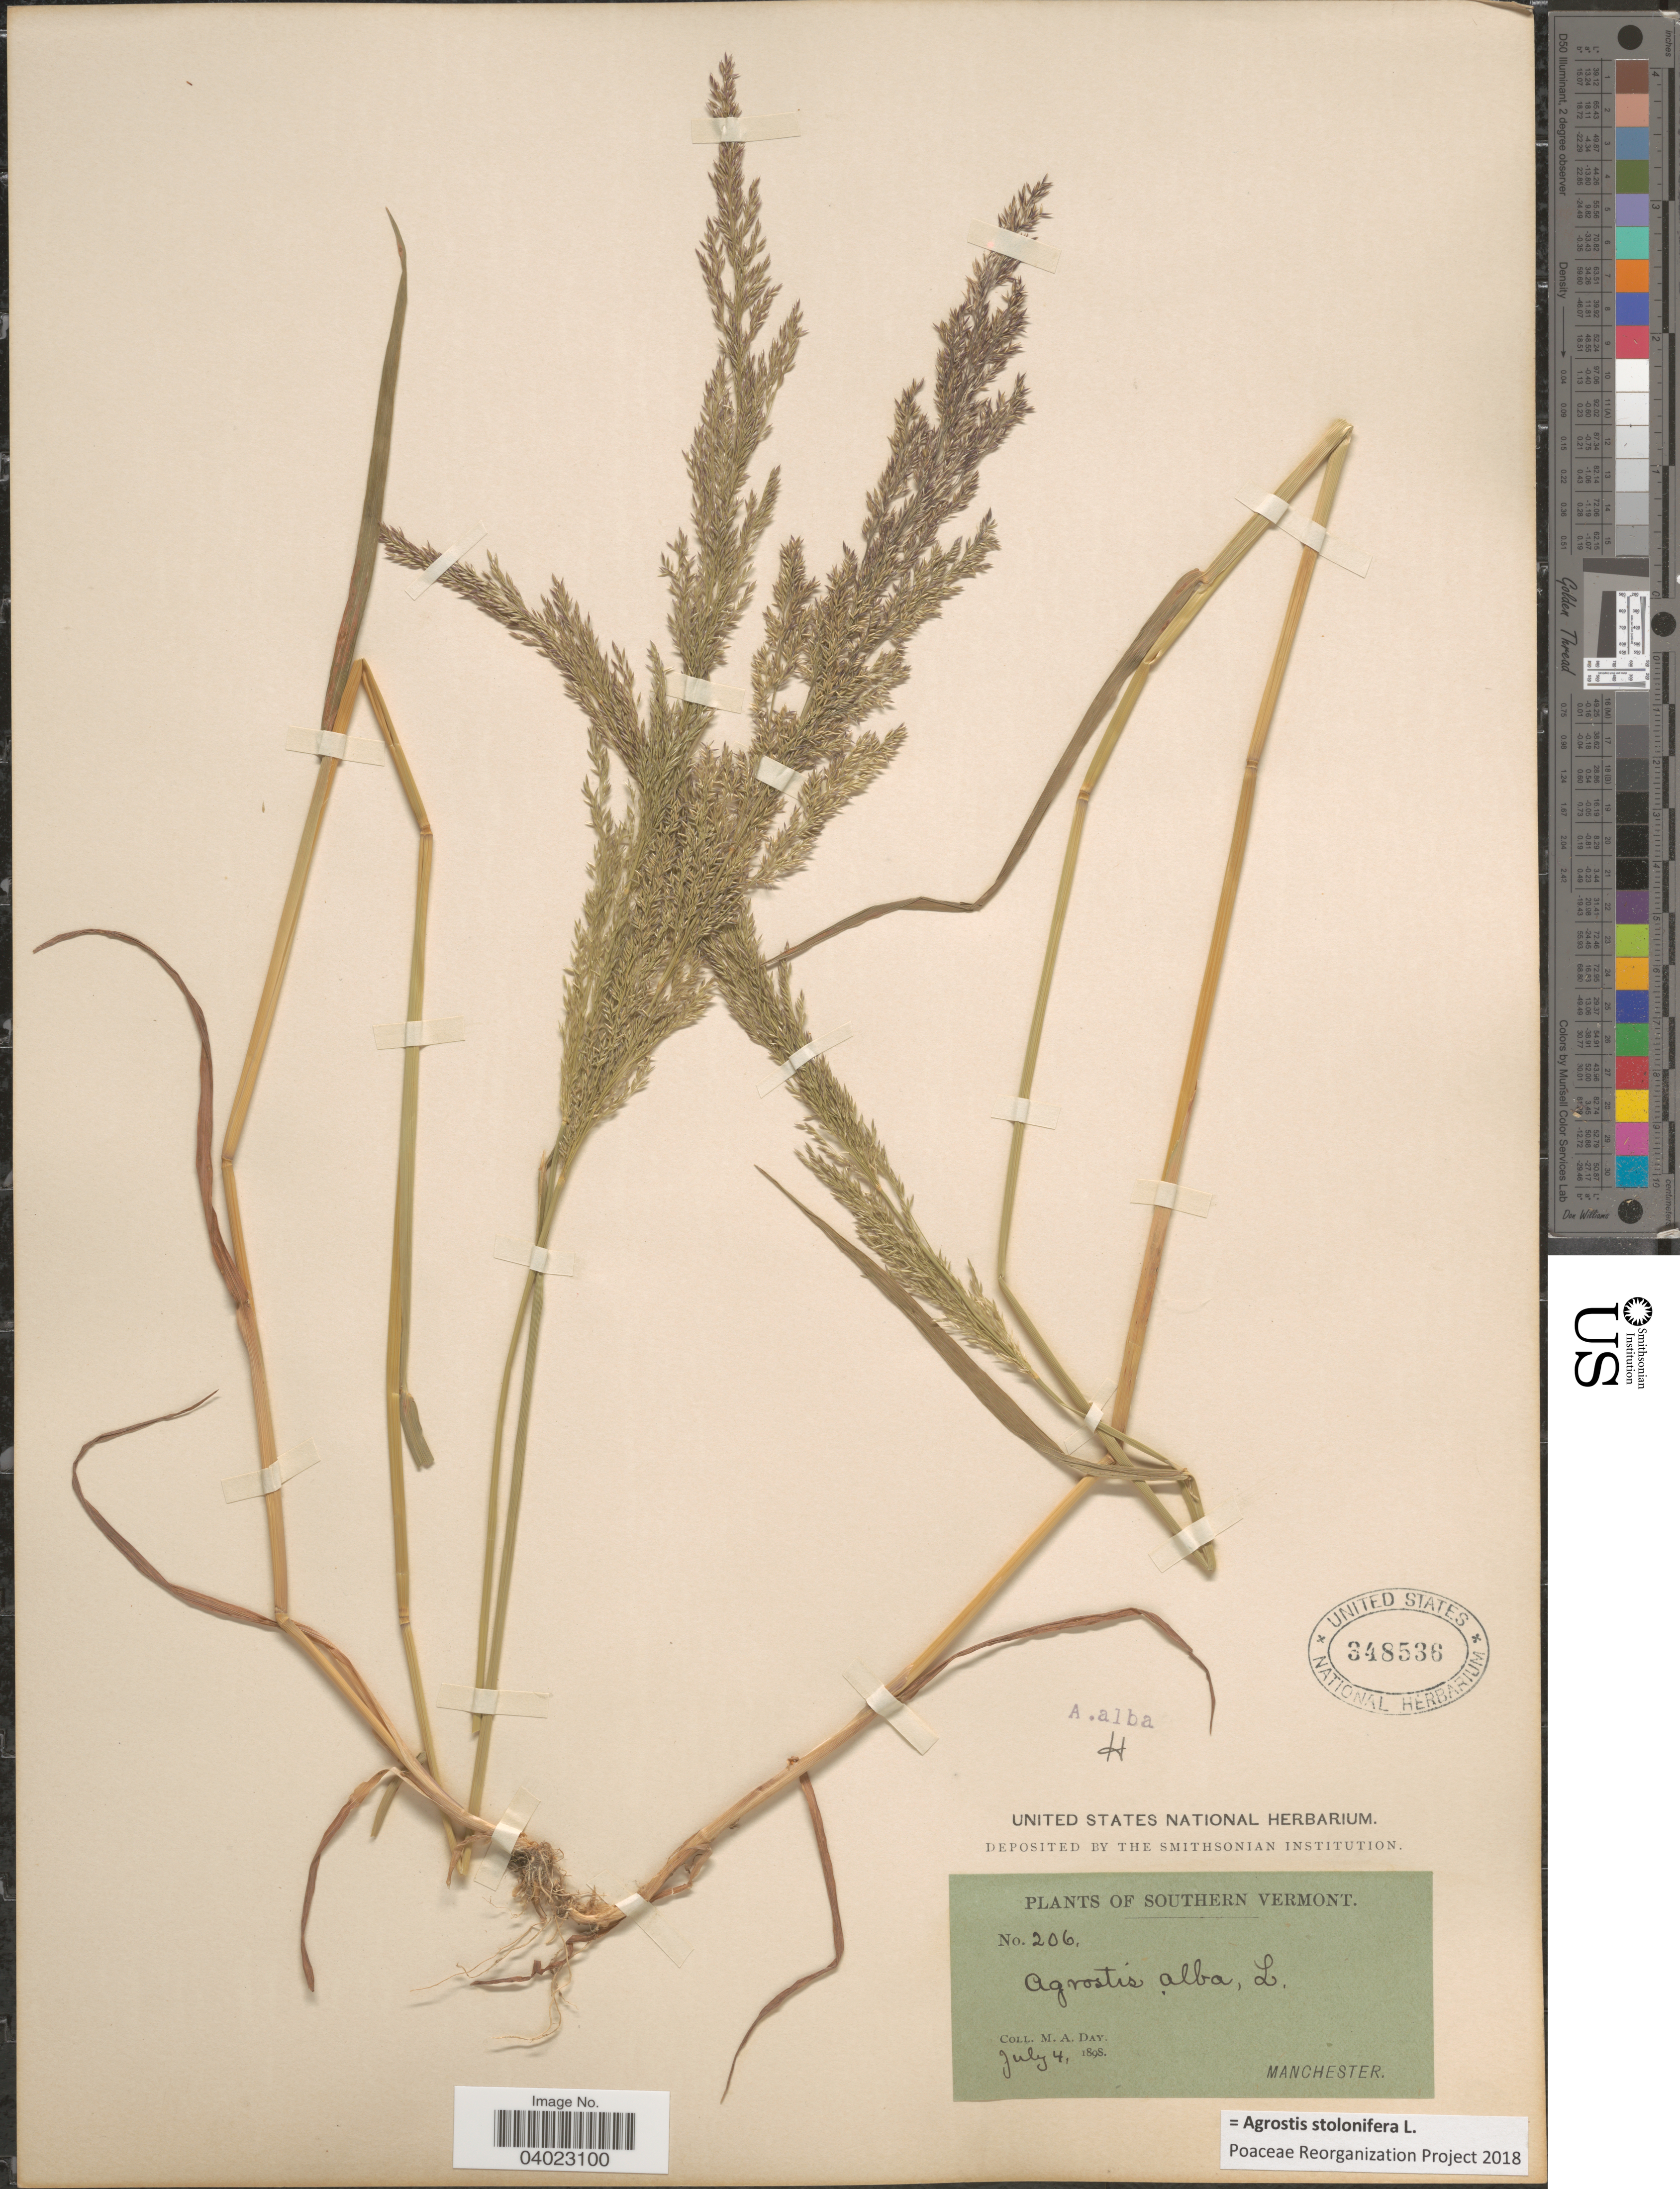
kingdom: Plantae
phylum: Tracheophyta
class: Liliopsida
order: Poales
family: Poaceae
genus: Agrostis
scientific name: Agrostis stolonifera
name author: L.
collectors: M. Day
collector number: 206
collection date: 1898-07-04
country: United States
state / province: Vermont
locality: Southern Vermont. Manchester.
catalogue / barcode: US 348536